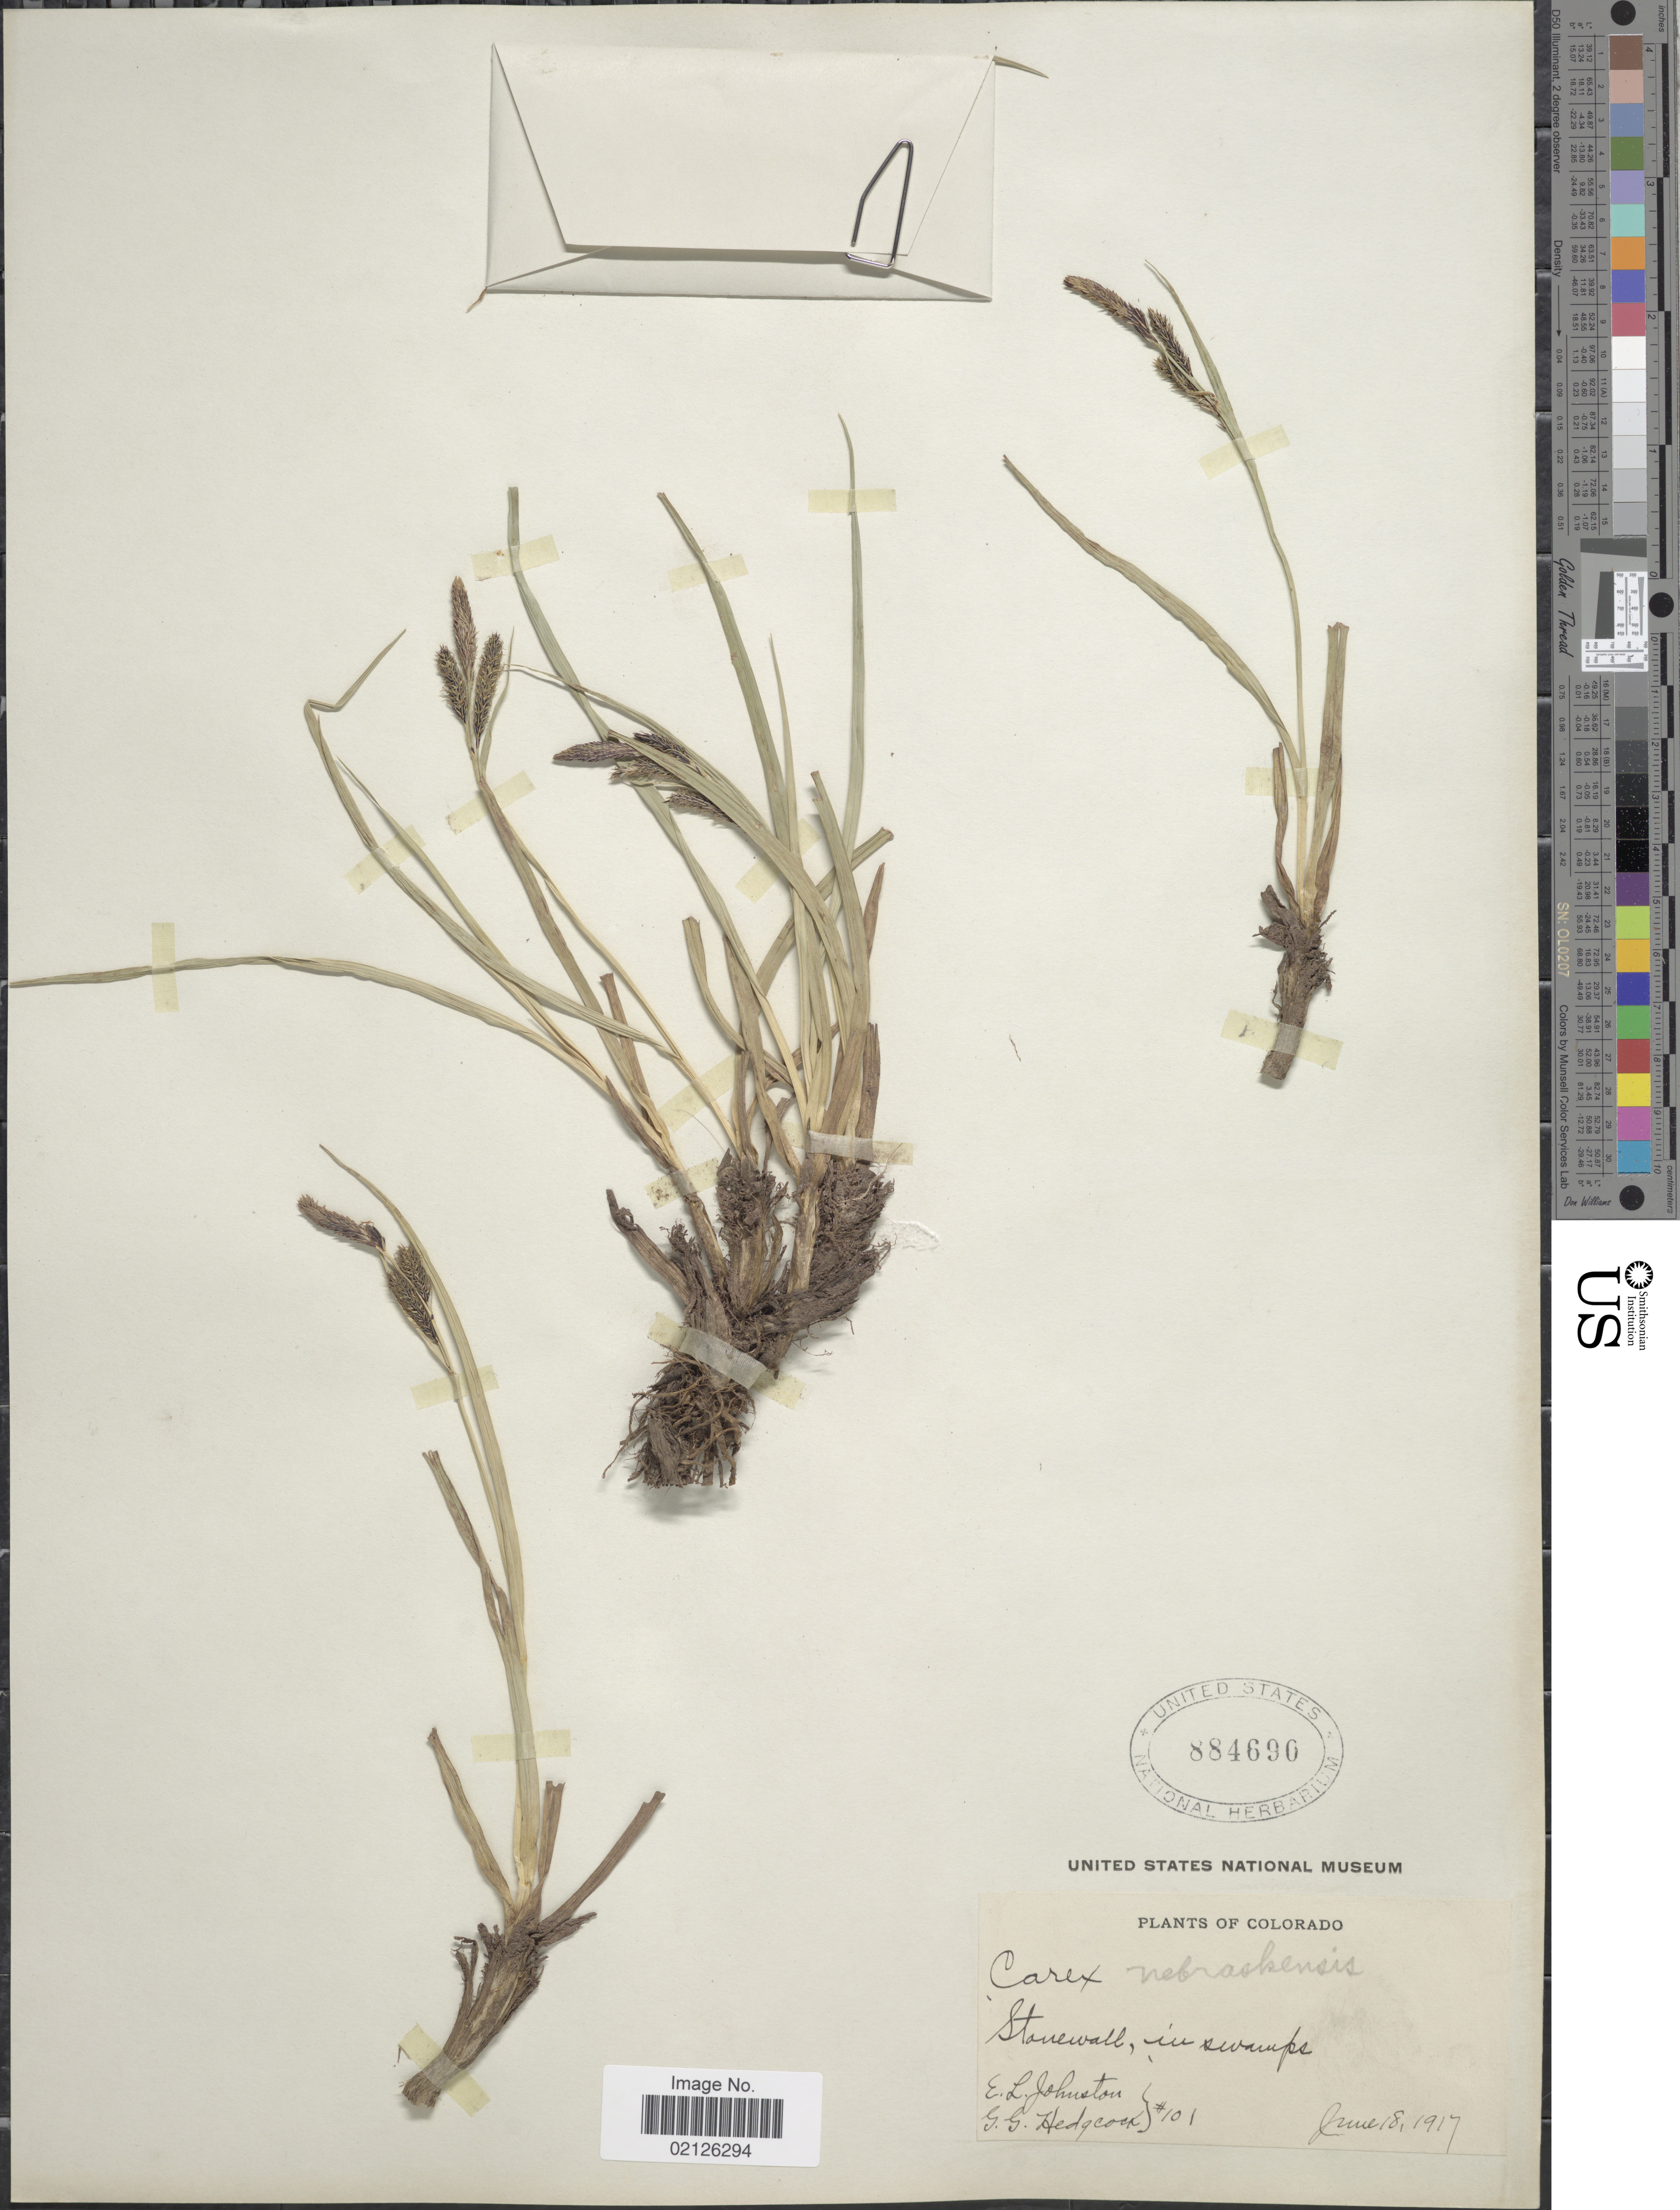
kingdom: Plantae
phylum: Tracheophyta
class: Liliopsida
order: Poales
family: Cyperaceae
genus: Carex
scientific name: Carex nebrascensis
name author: Dewey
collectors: E. L. Johnston & G. Hedgcock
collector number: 101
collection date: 1917-06-18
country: United States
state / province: Colorado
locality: Stonewall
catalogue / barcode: US 884690